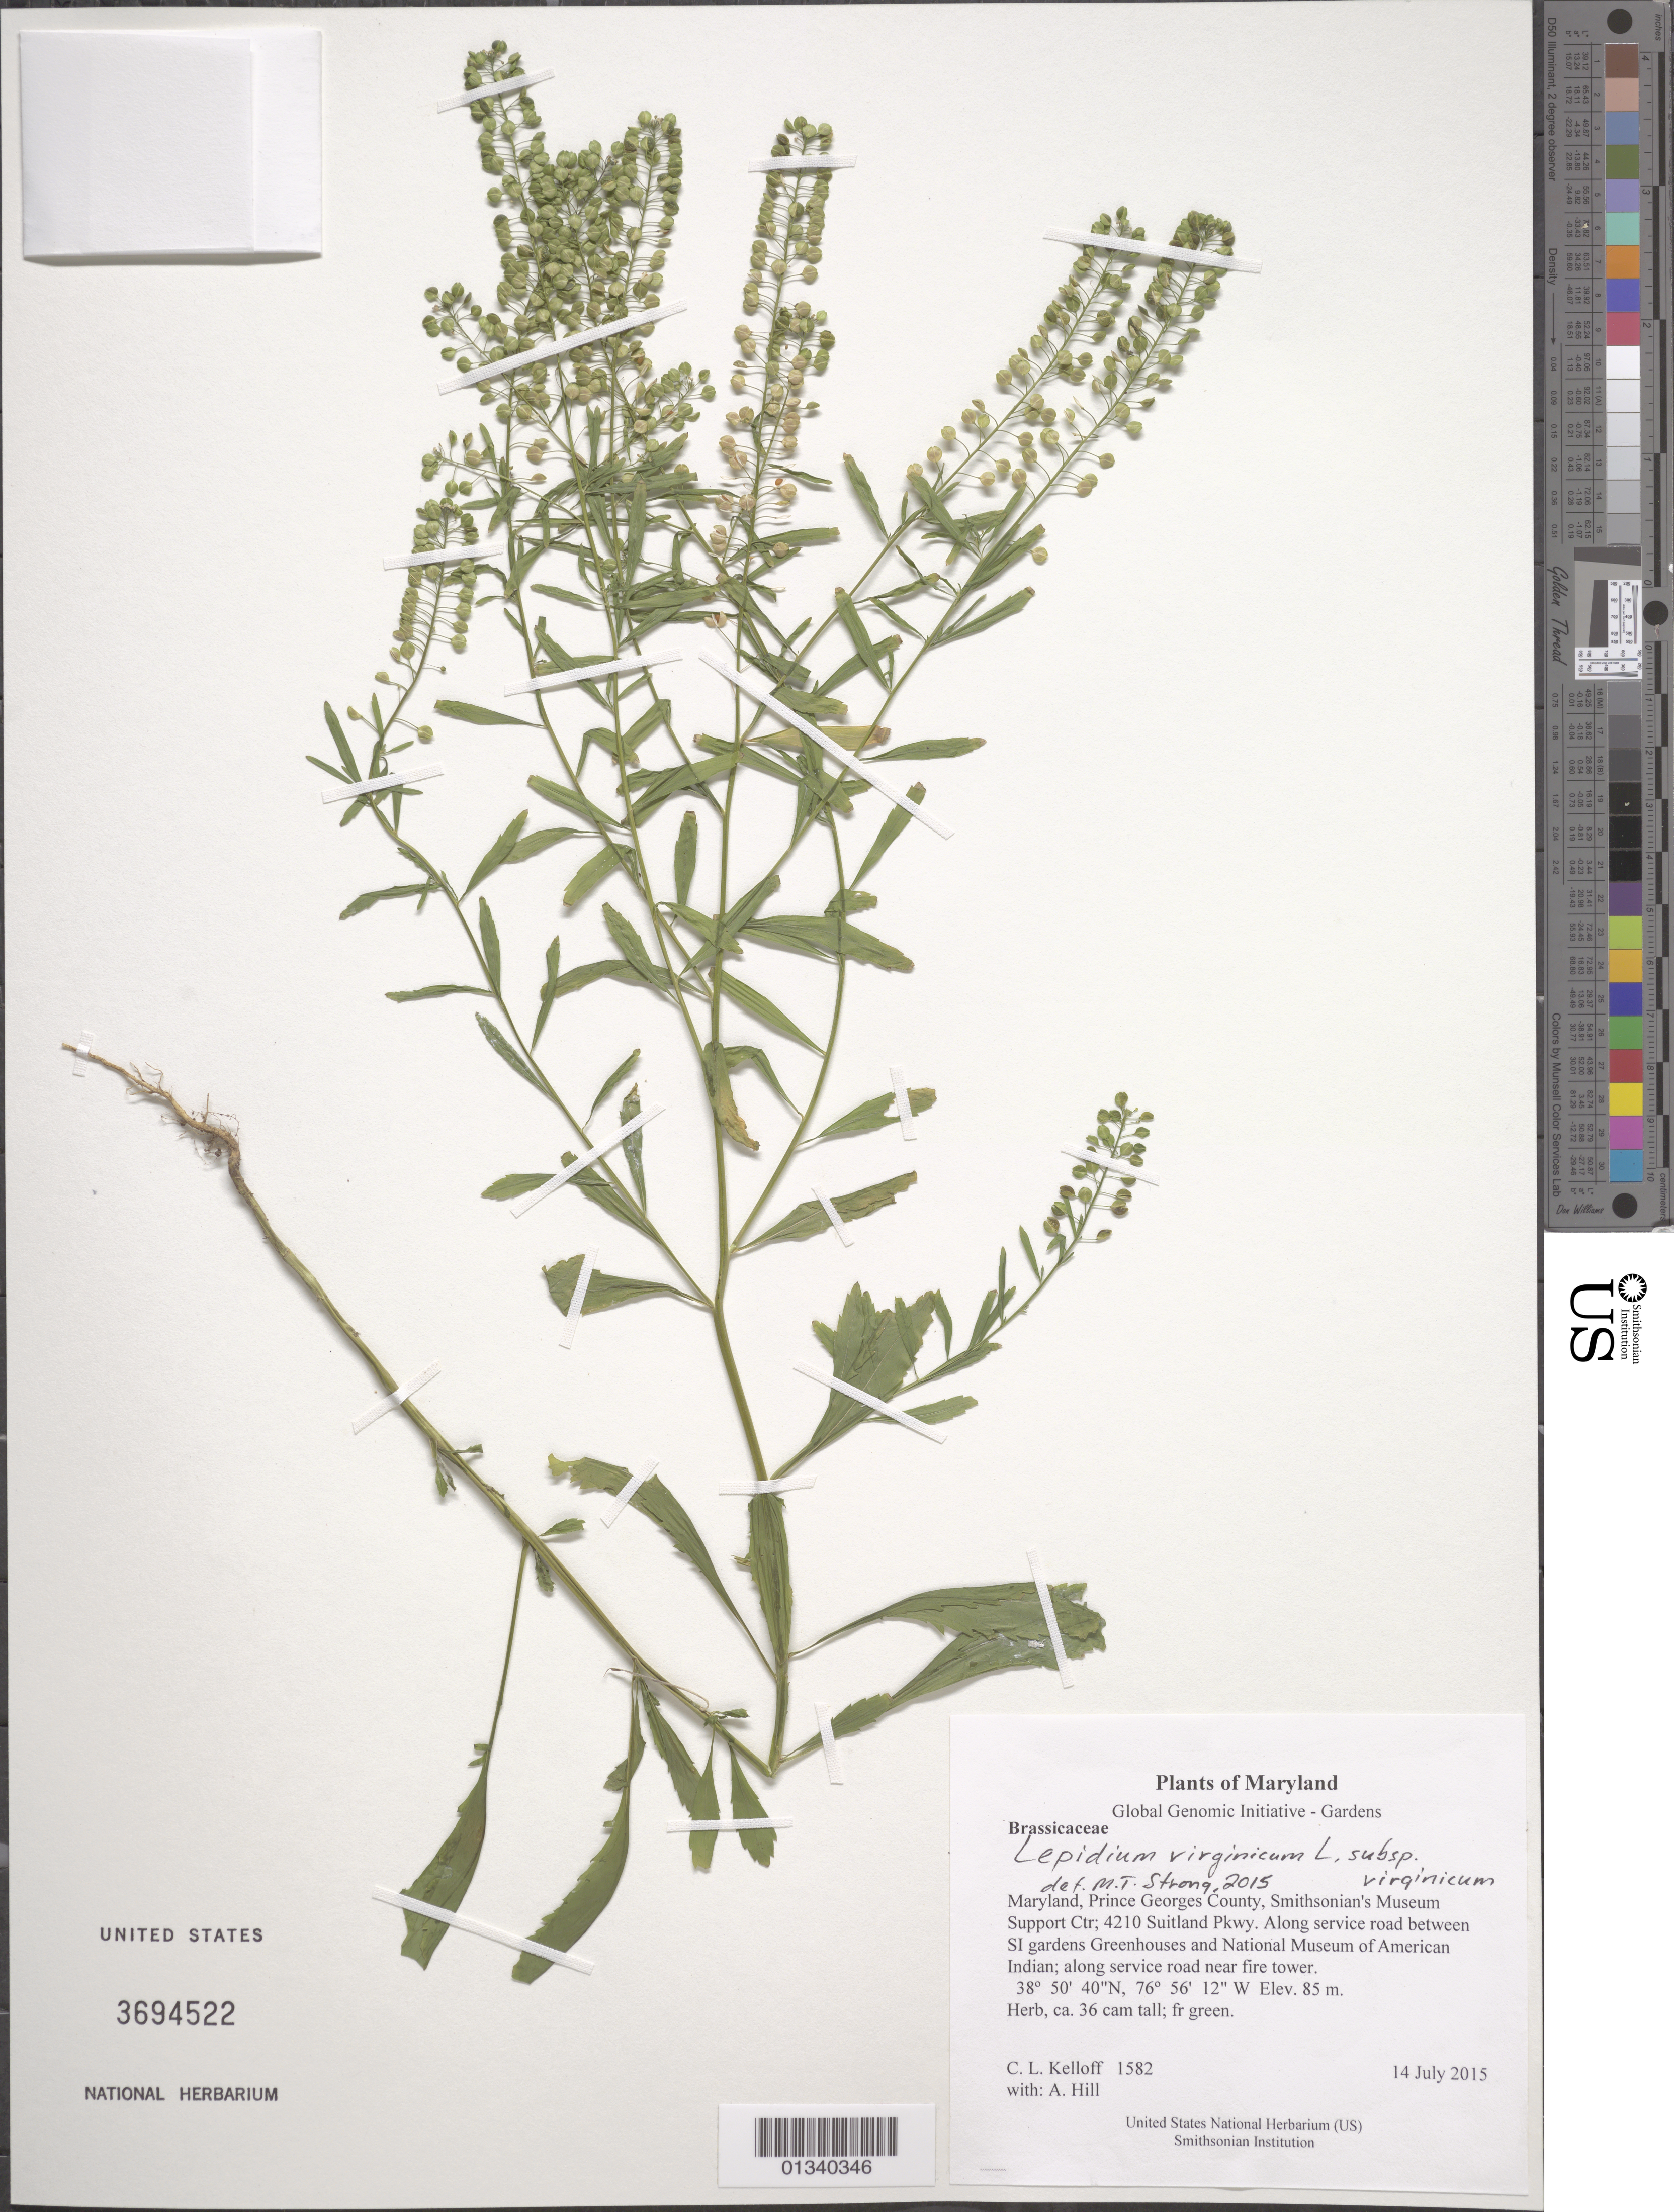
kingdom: Plantae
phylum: Tracheophyta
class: Magnoliopsida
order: Brassicales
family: Brassicaceae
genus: Lepidium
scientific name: Lepidium virginicum var. virginicum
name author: L.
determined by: Strong, M. T., (US), Smithsonian Institution - National Museum of Natural History (UNITED STATES)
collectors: C. L. Kelloff & A. Hill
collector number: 1582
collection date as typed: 14 July 2015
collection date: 2015-07-14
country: United States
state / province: Maryland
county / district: Prince George's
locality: Smithsonian's Museum Support Ctr; 4210 Suitland Pkwy. Along service road between SI gardens Greenhouses and National Museum of American Indian; along service road near fire tower.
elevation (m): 85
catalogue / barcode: US 3694522